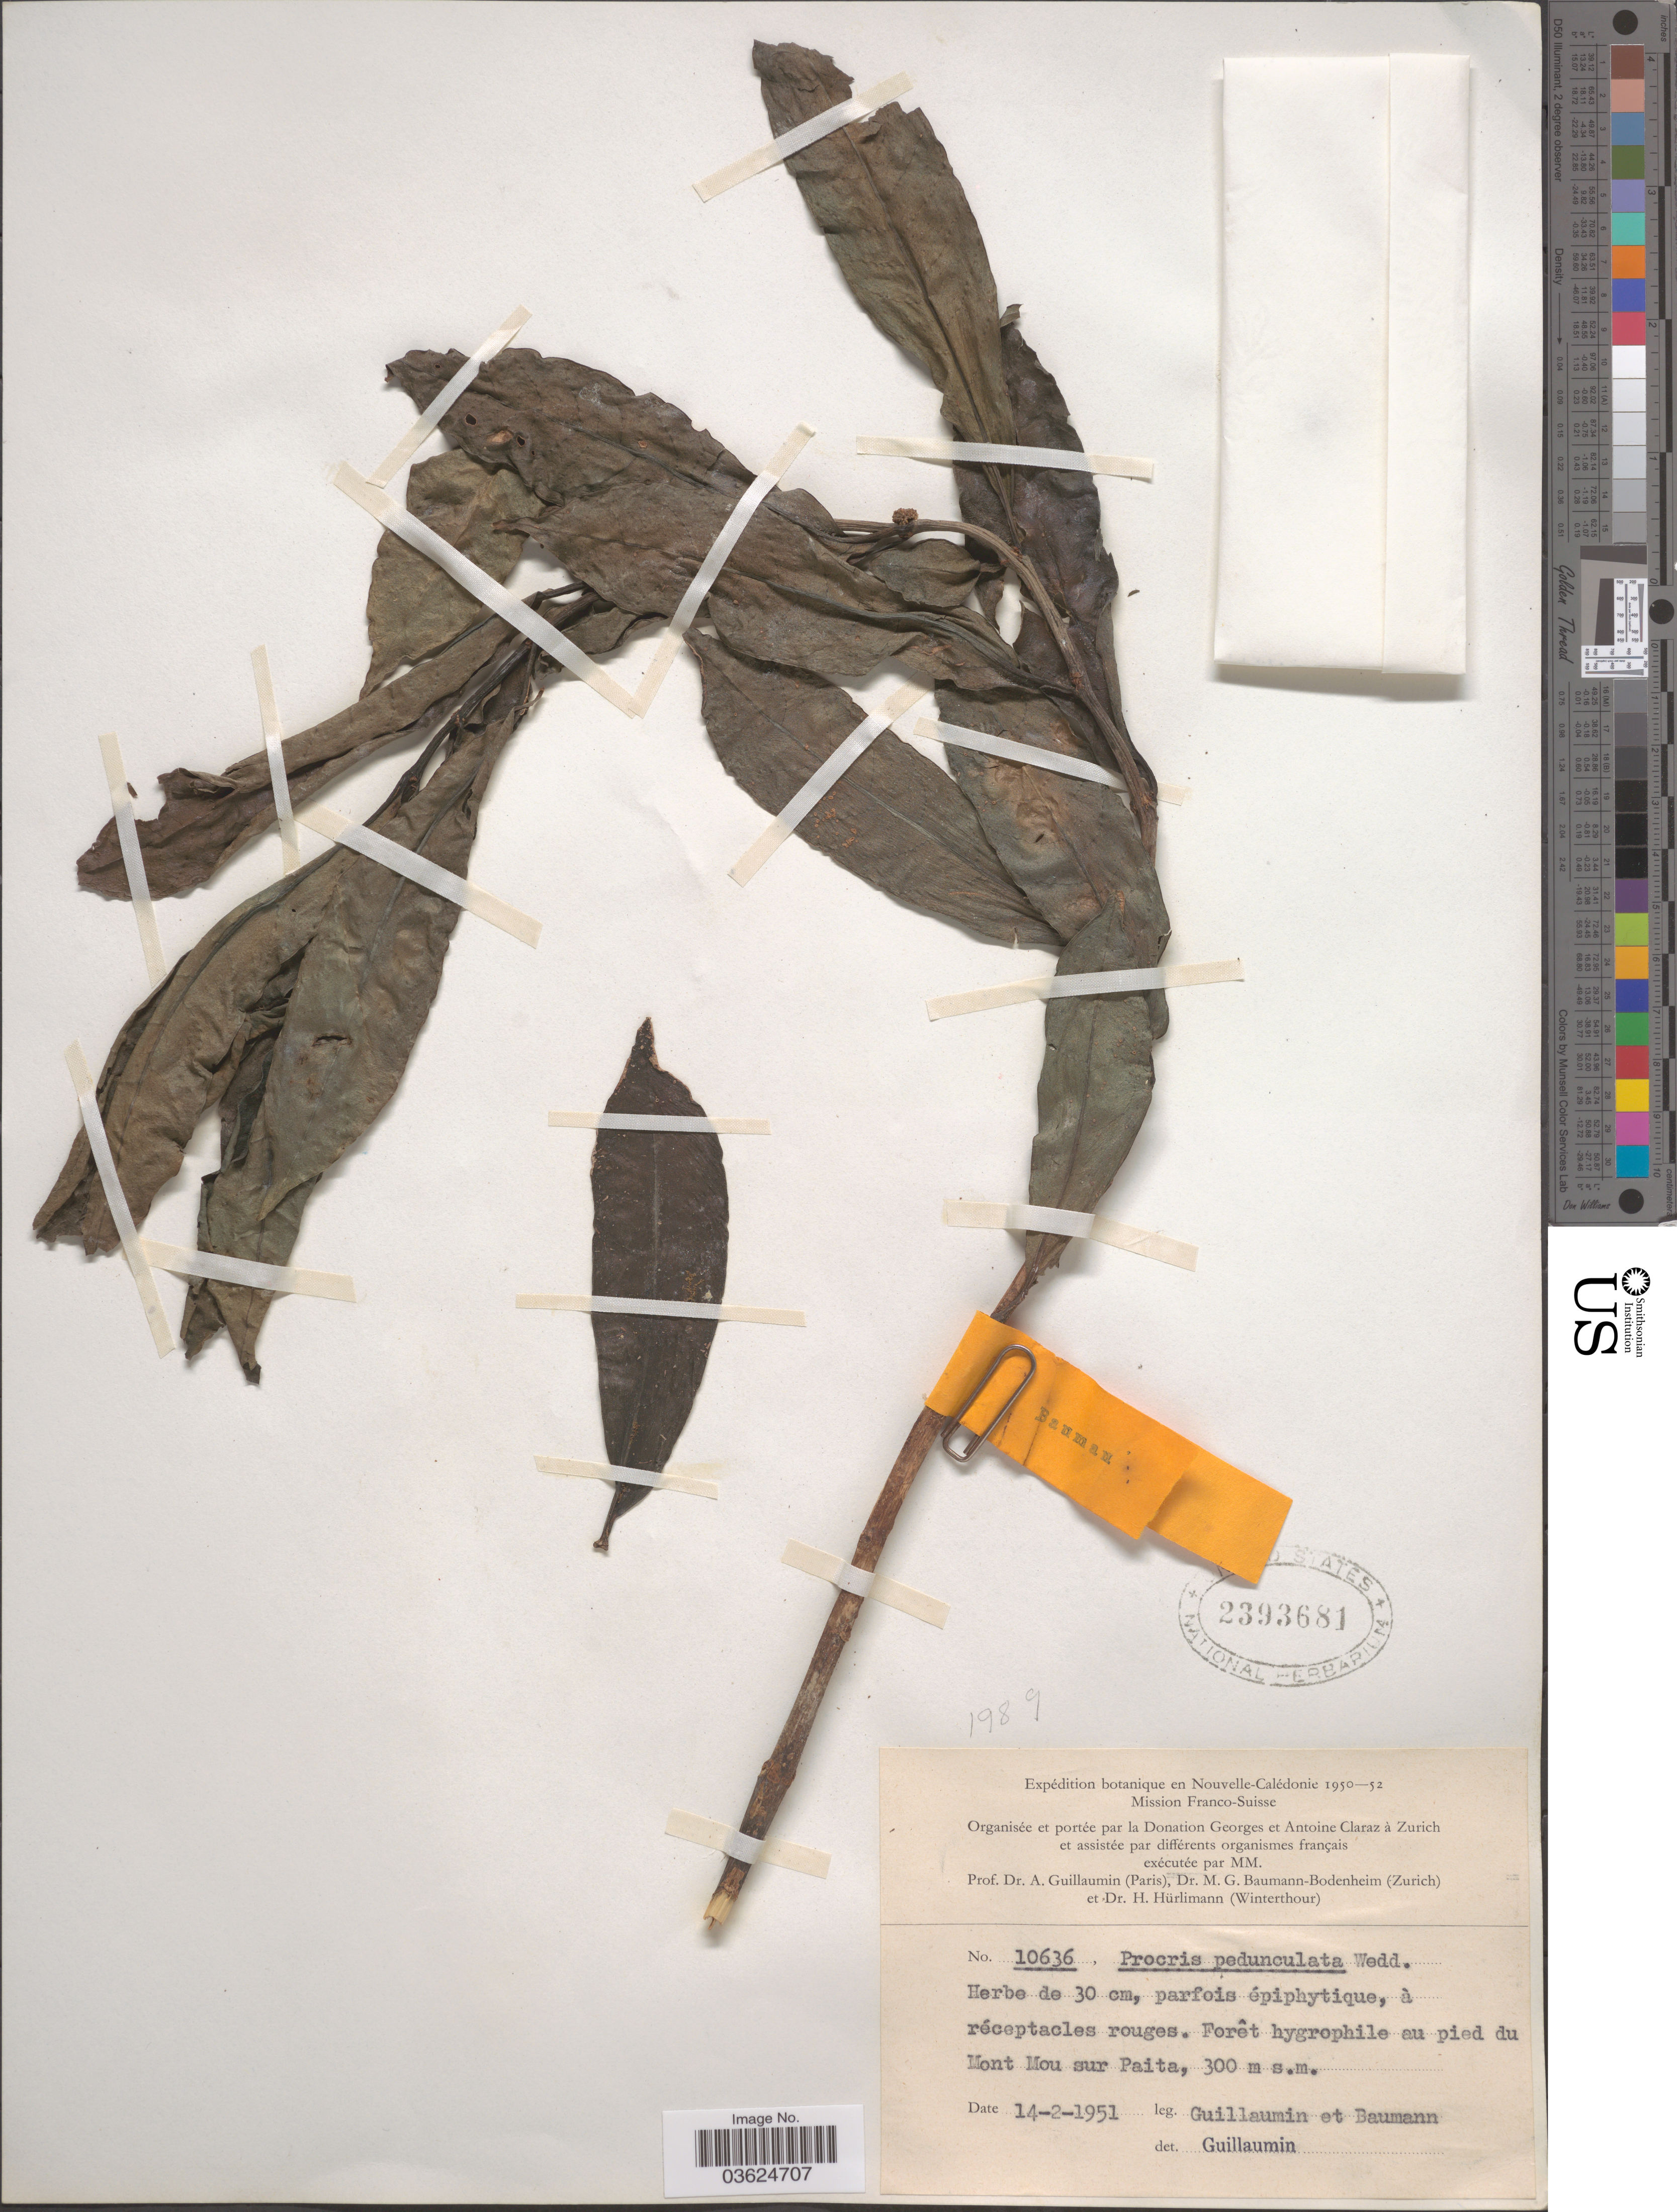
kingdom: Plantae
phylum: Tracheophyta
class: Magnoliopsida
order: Rosales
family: Urticaceae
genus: Procris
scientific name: Procris pedunculata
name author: (J.R. Forst. & G. Forst.) Wedd.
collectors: A. Guillaumin & M. G. Baumann-Bodenheim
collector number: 10636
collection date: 1951-02-14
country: New Caledonia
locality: Au pied du Mont Mou sur Paita.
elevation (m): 300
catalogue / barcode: US 2393681